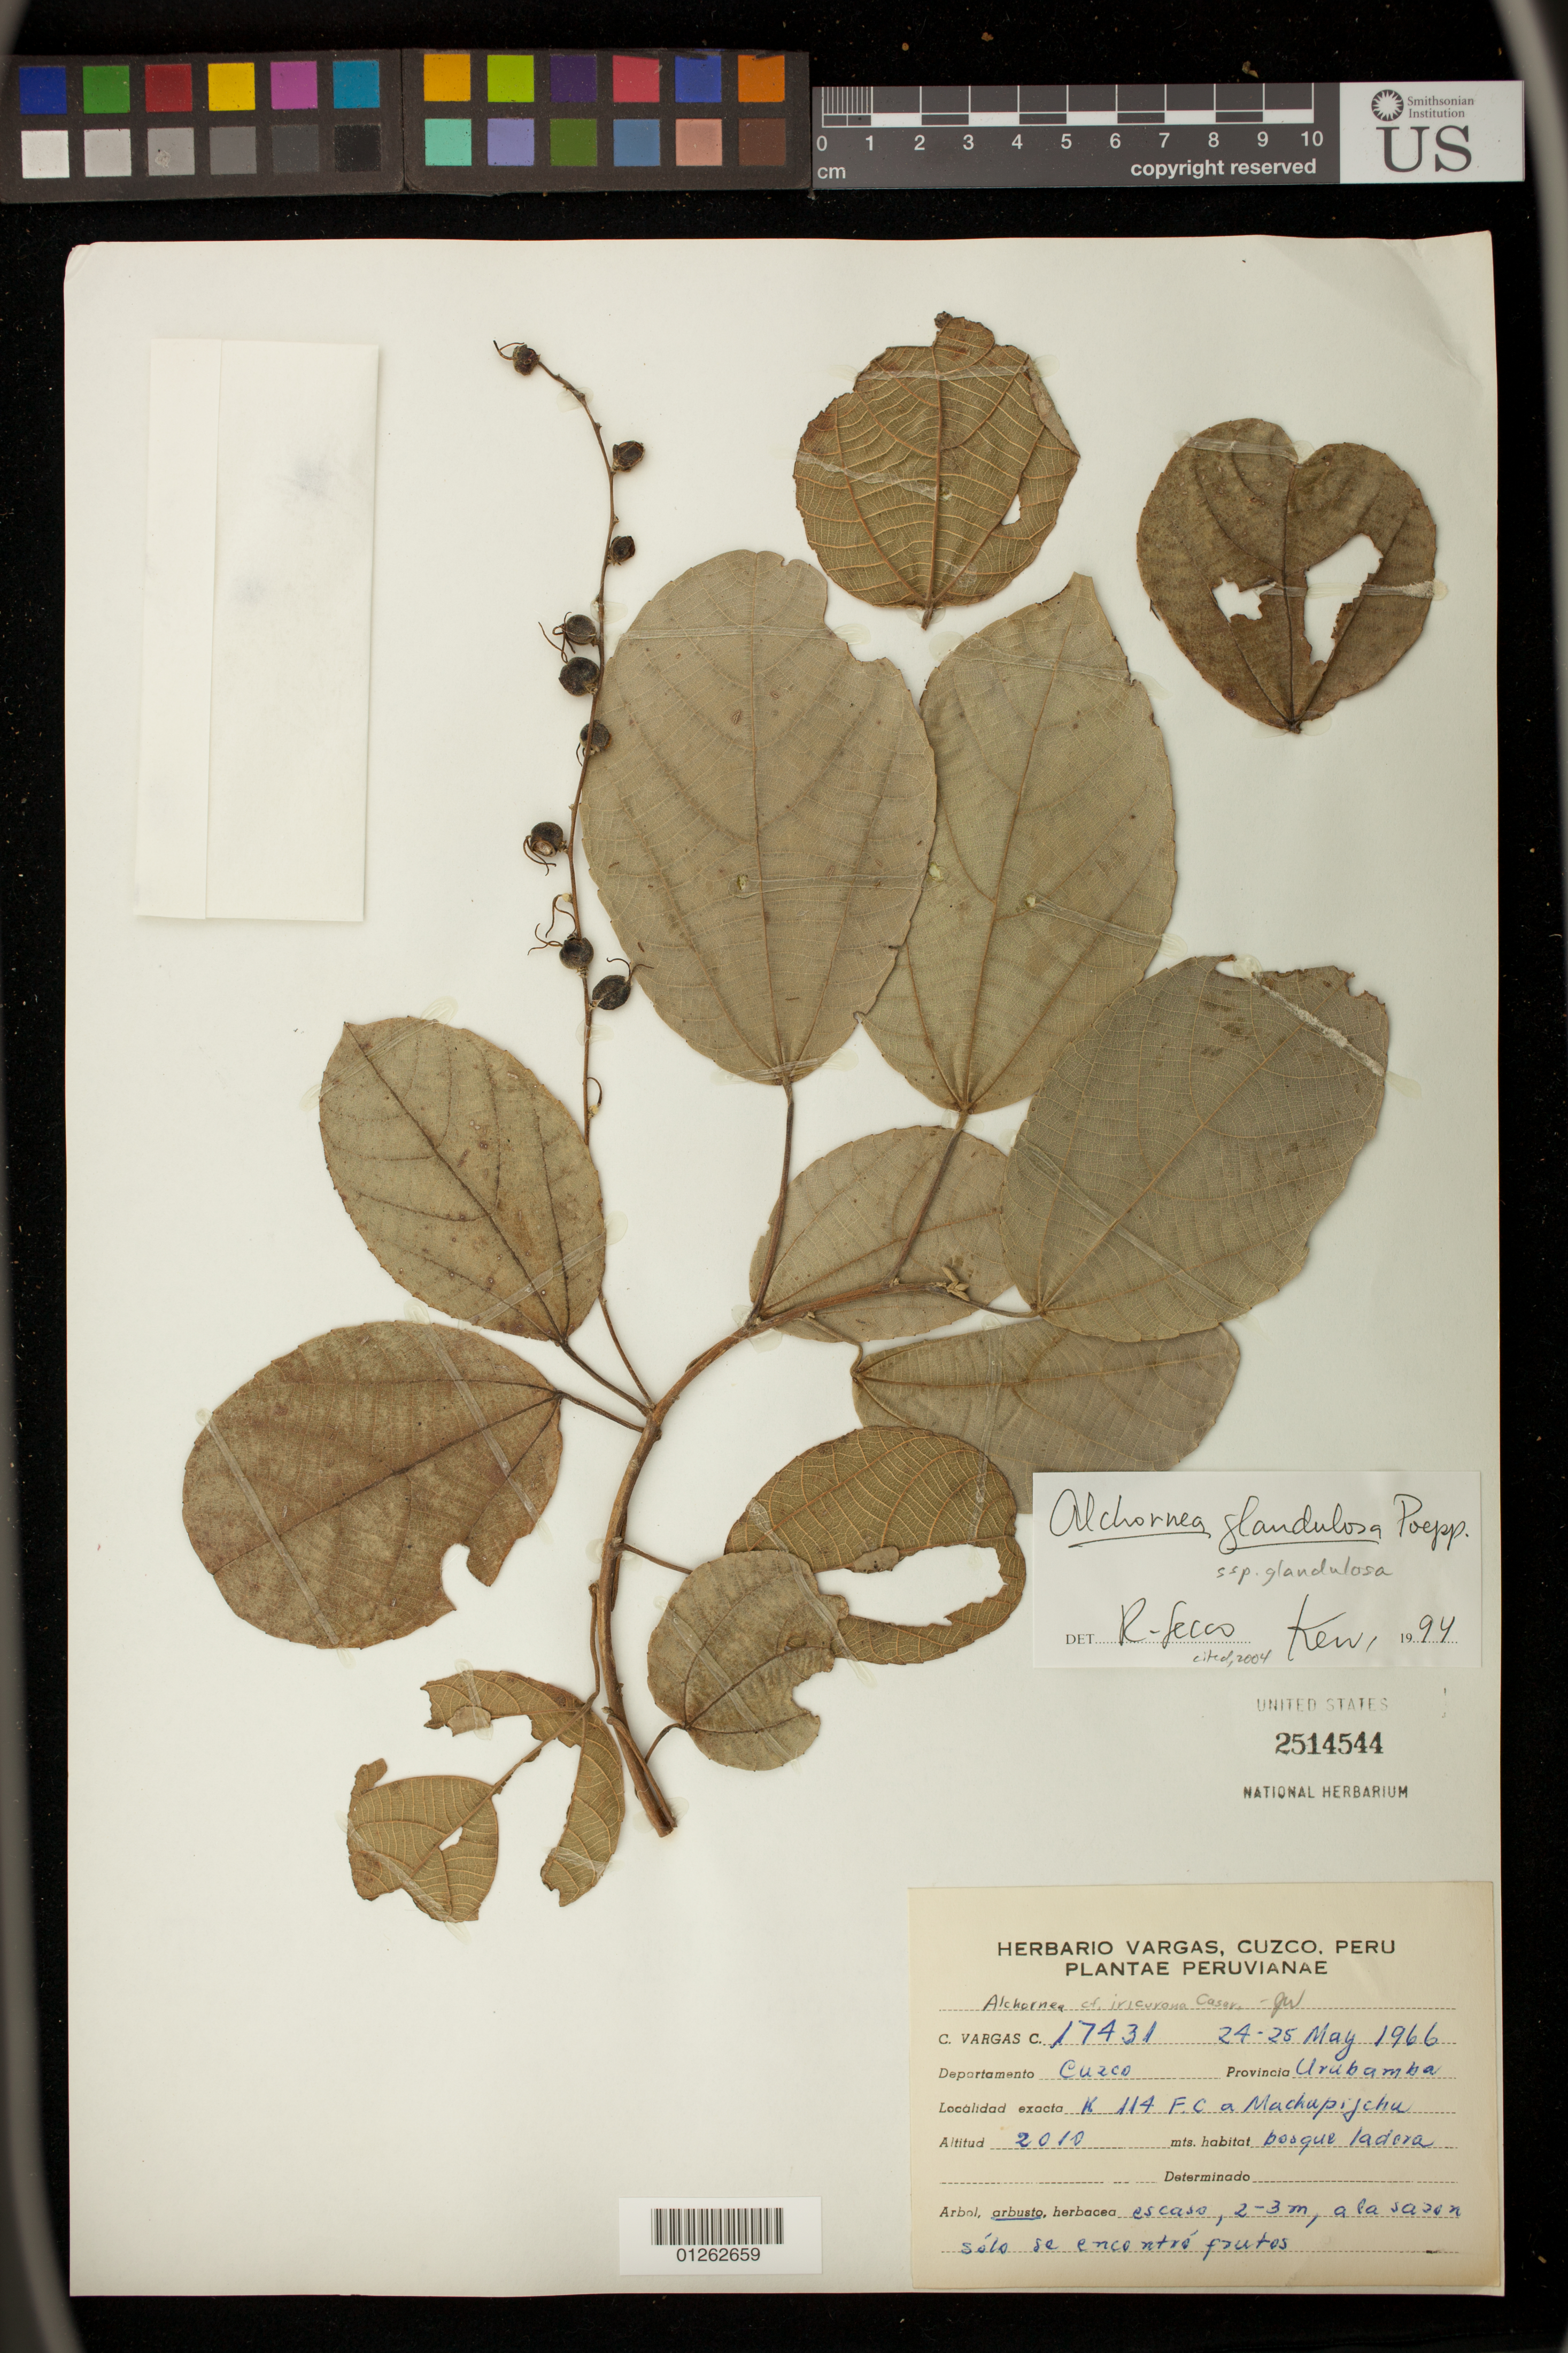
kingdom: Plantae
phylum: Tracheophyta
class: Magnoliopsida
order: Malpighiales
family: Euphorbiaceae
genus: Alchornea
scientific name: Alchornea glandulosa subsp. glandulosa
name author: Poepp.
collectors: C. Vargas C.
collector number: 17431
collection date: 1966-05-24/1966-05-25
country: Peru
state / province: Cusco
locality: Urubamba. Machupijchu [Machu Picchu].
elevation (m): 613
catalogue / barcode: US 2514544